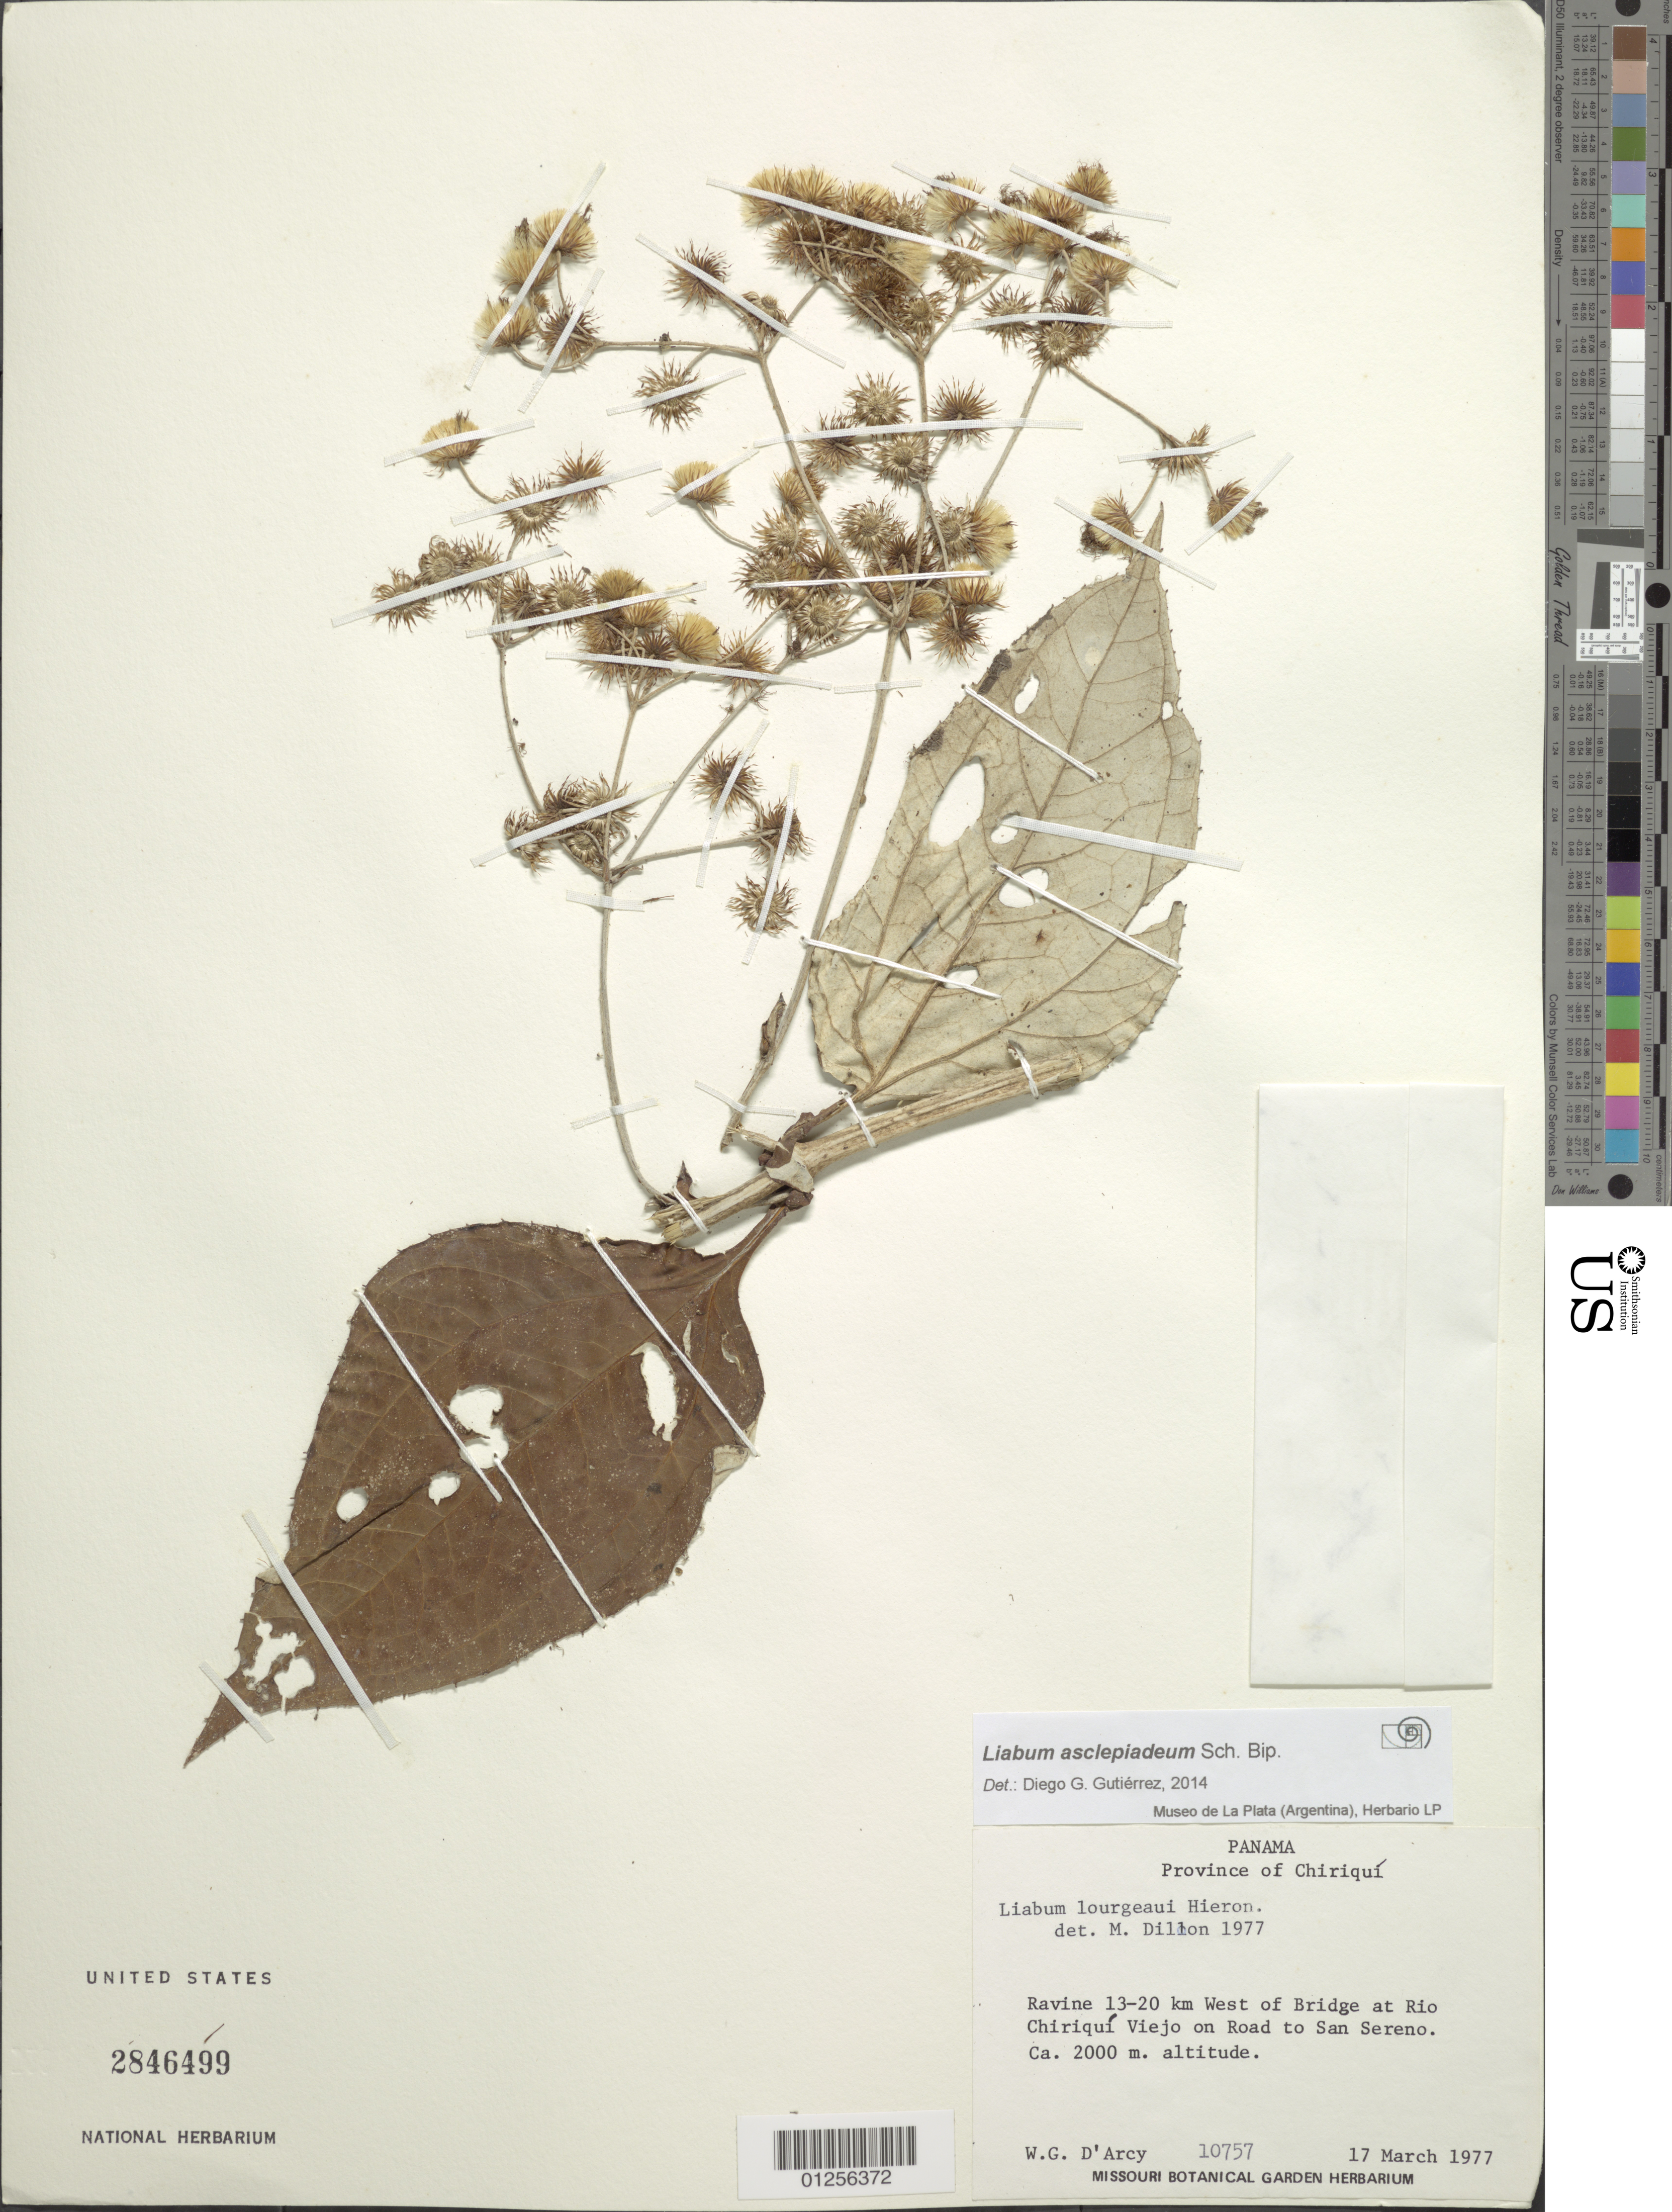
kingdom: Plantae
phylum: Tracheophyta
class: Magnoliopsida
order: Asterales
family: Asteraceae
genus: Liabum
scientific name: Liabum asclepiadeum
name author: Sch. Bip.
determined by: Gutierrez, D. G.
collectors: W. G. D'Arcy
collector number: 10757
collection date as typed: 17 March 1977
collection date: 1977-03-17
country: Panama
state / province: Chiriqui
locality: Ravine 13-20 km West of Bridge at Rio Chiriqui Viejo on road to San Sereno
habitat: Ravine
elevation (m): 2000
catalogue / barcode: US 2846499